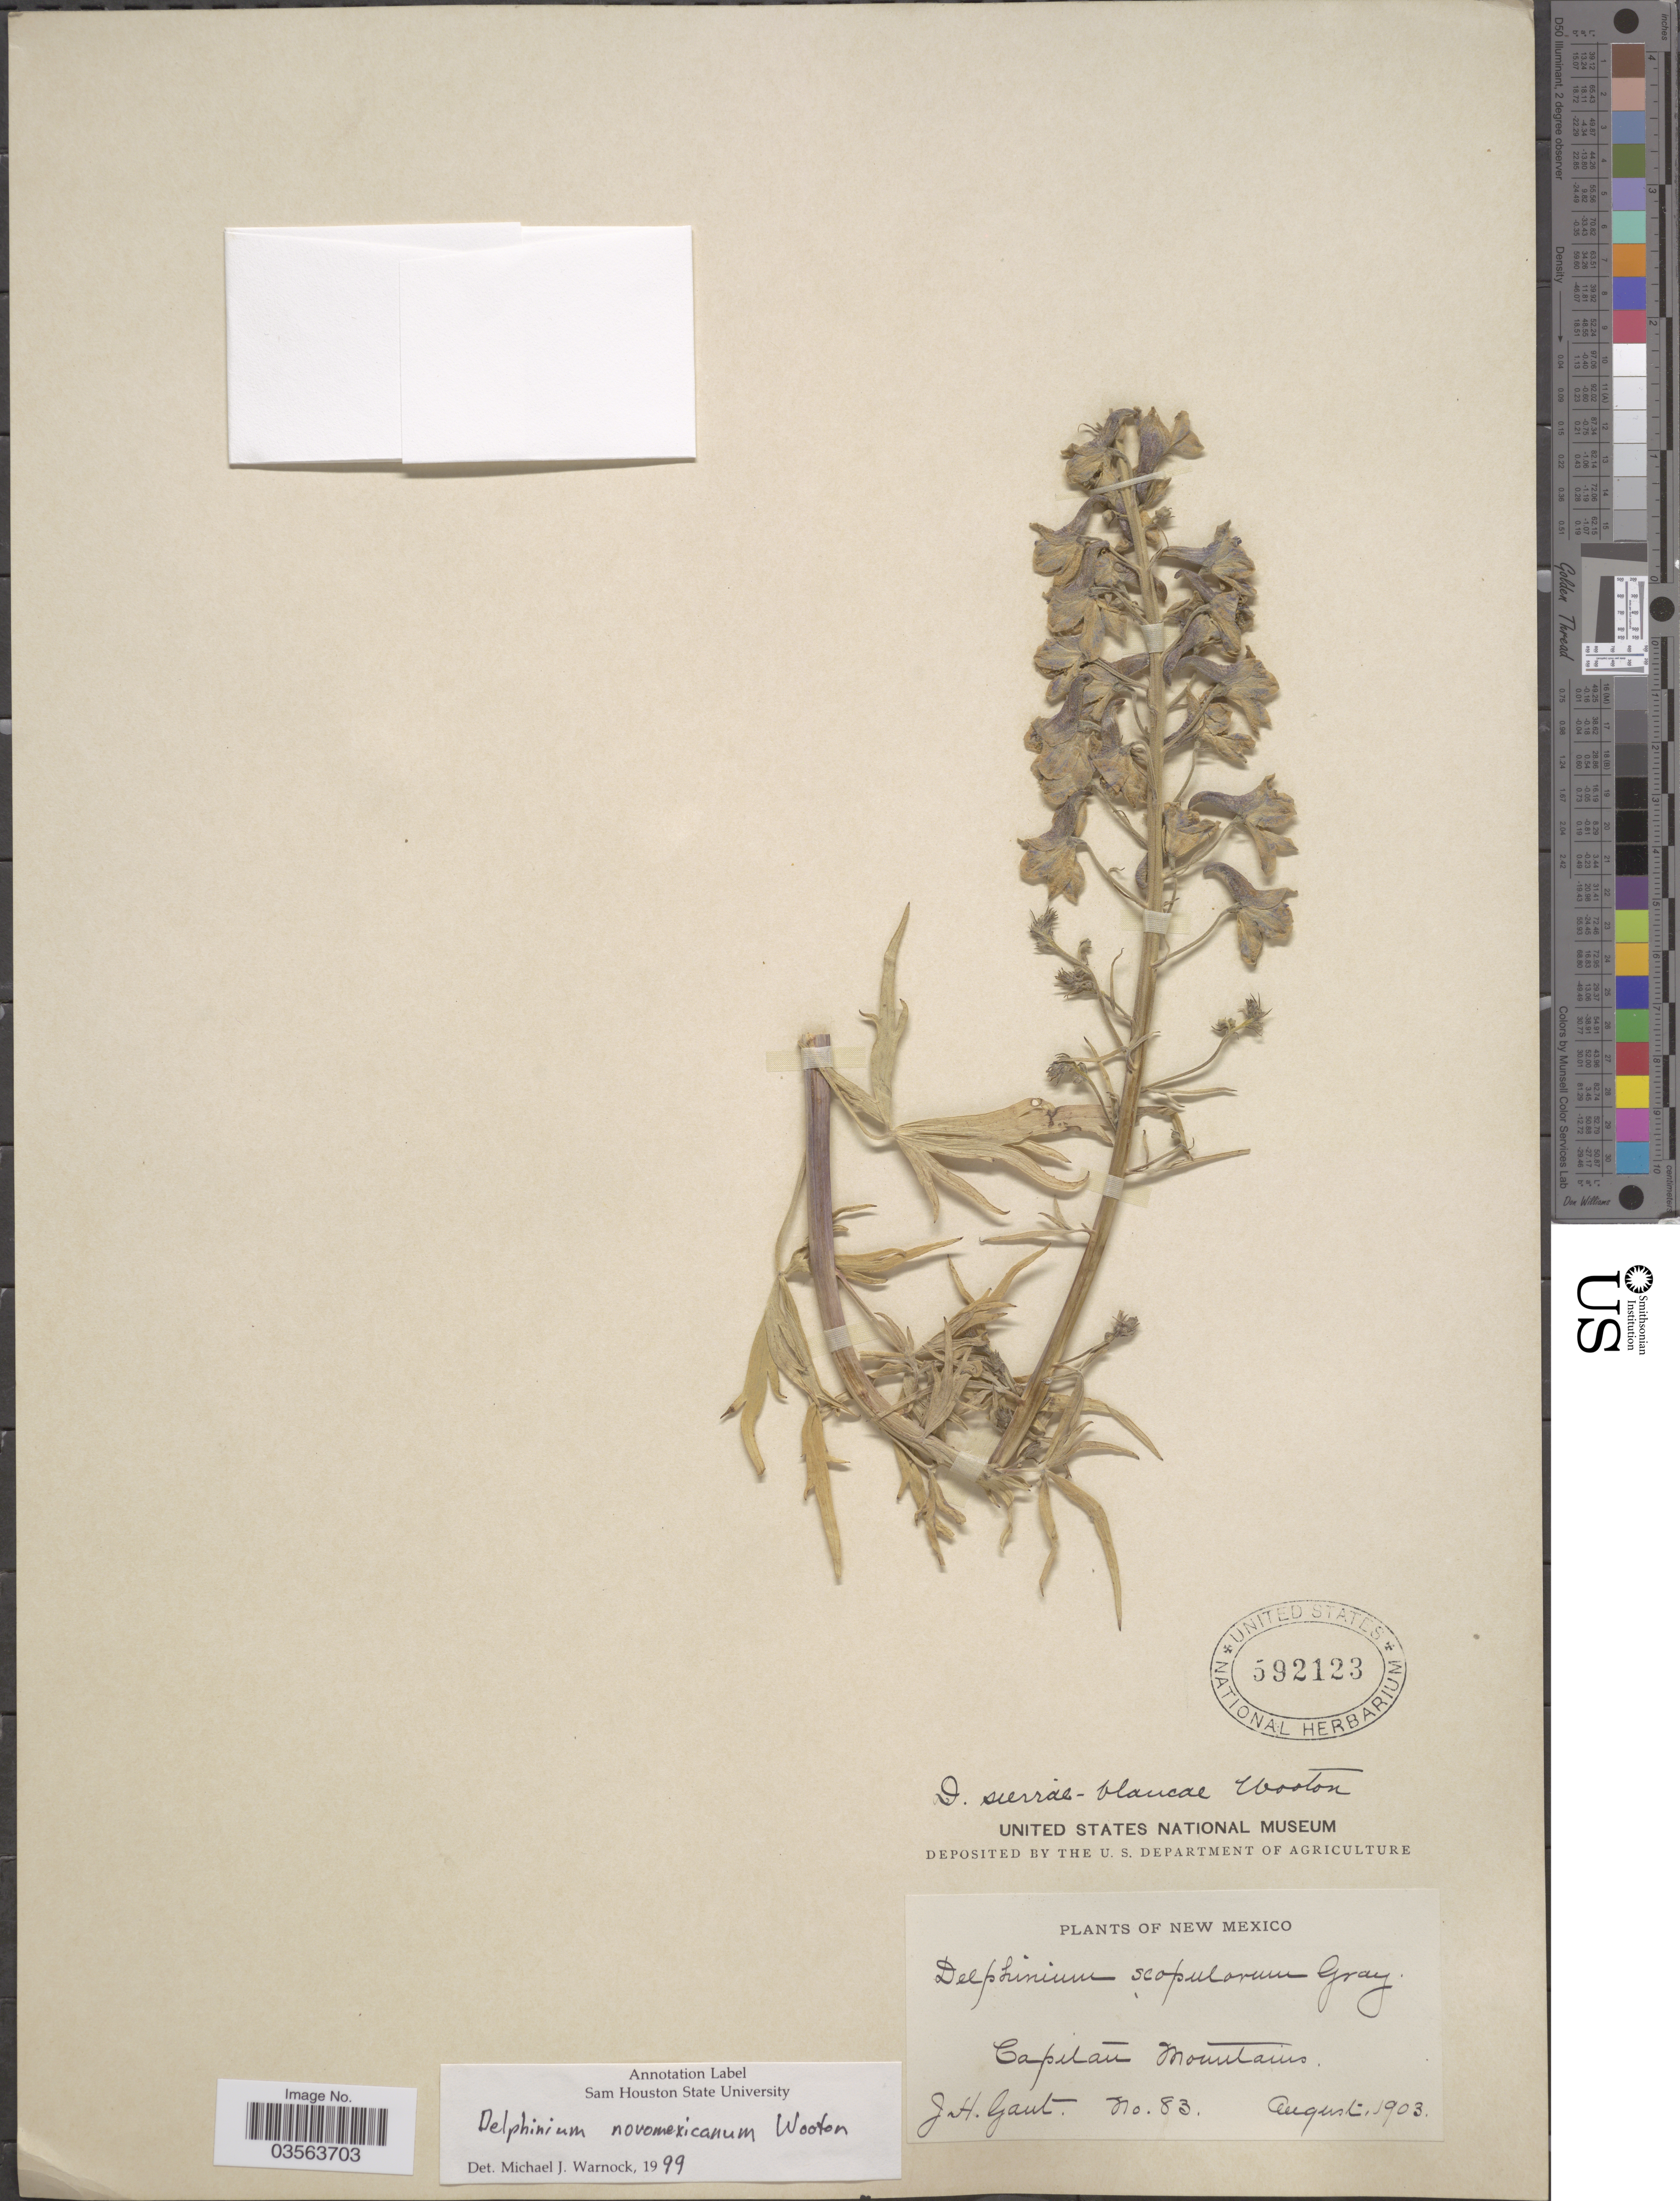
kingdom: Plantae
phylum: Tracheophyta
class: Magnoliopsida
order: Ranunculales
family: Ranunculaceae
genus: Delphinium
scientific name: Delphinium novomexicanum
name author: Wooton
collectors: J. Gaut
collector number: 83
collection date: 1903-08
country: United States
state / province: New Mexico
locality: Capitan Mountains.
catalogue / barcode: US 592123